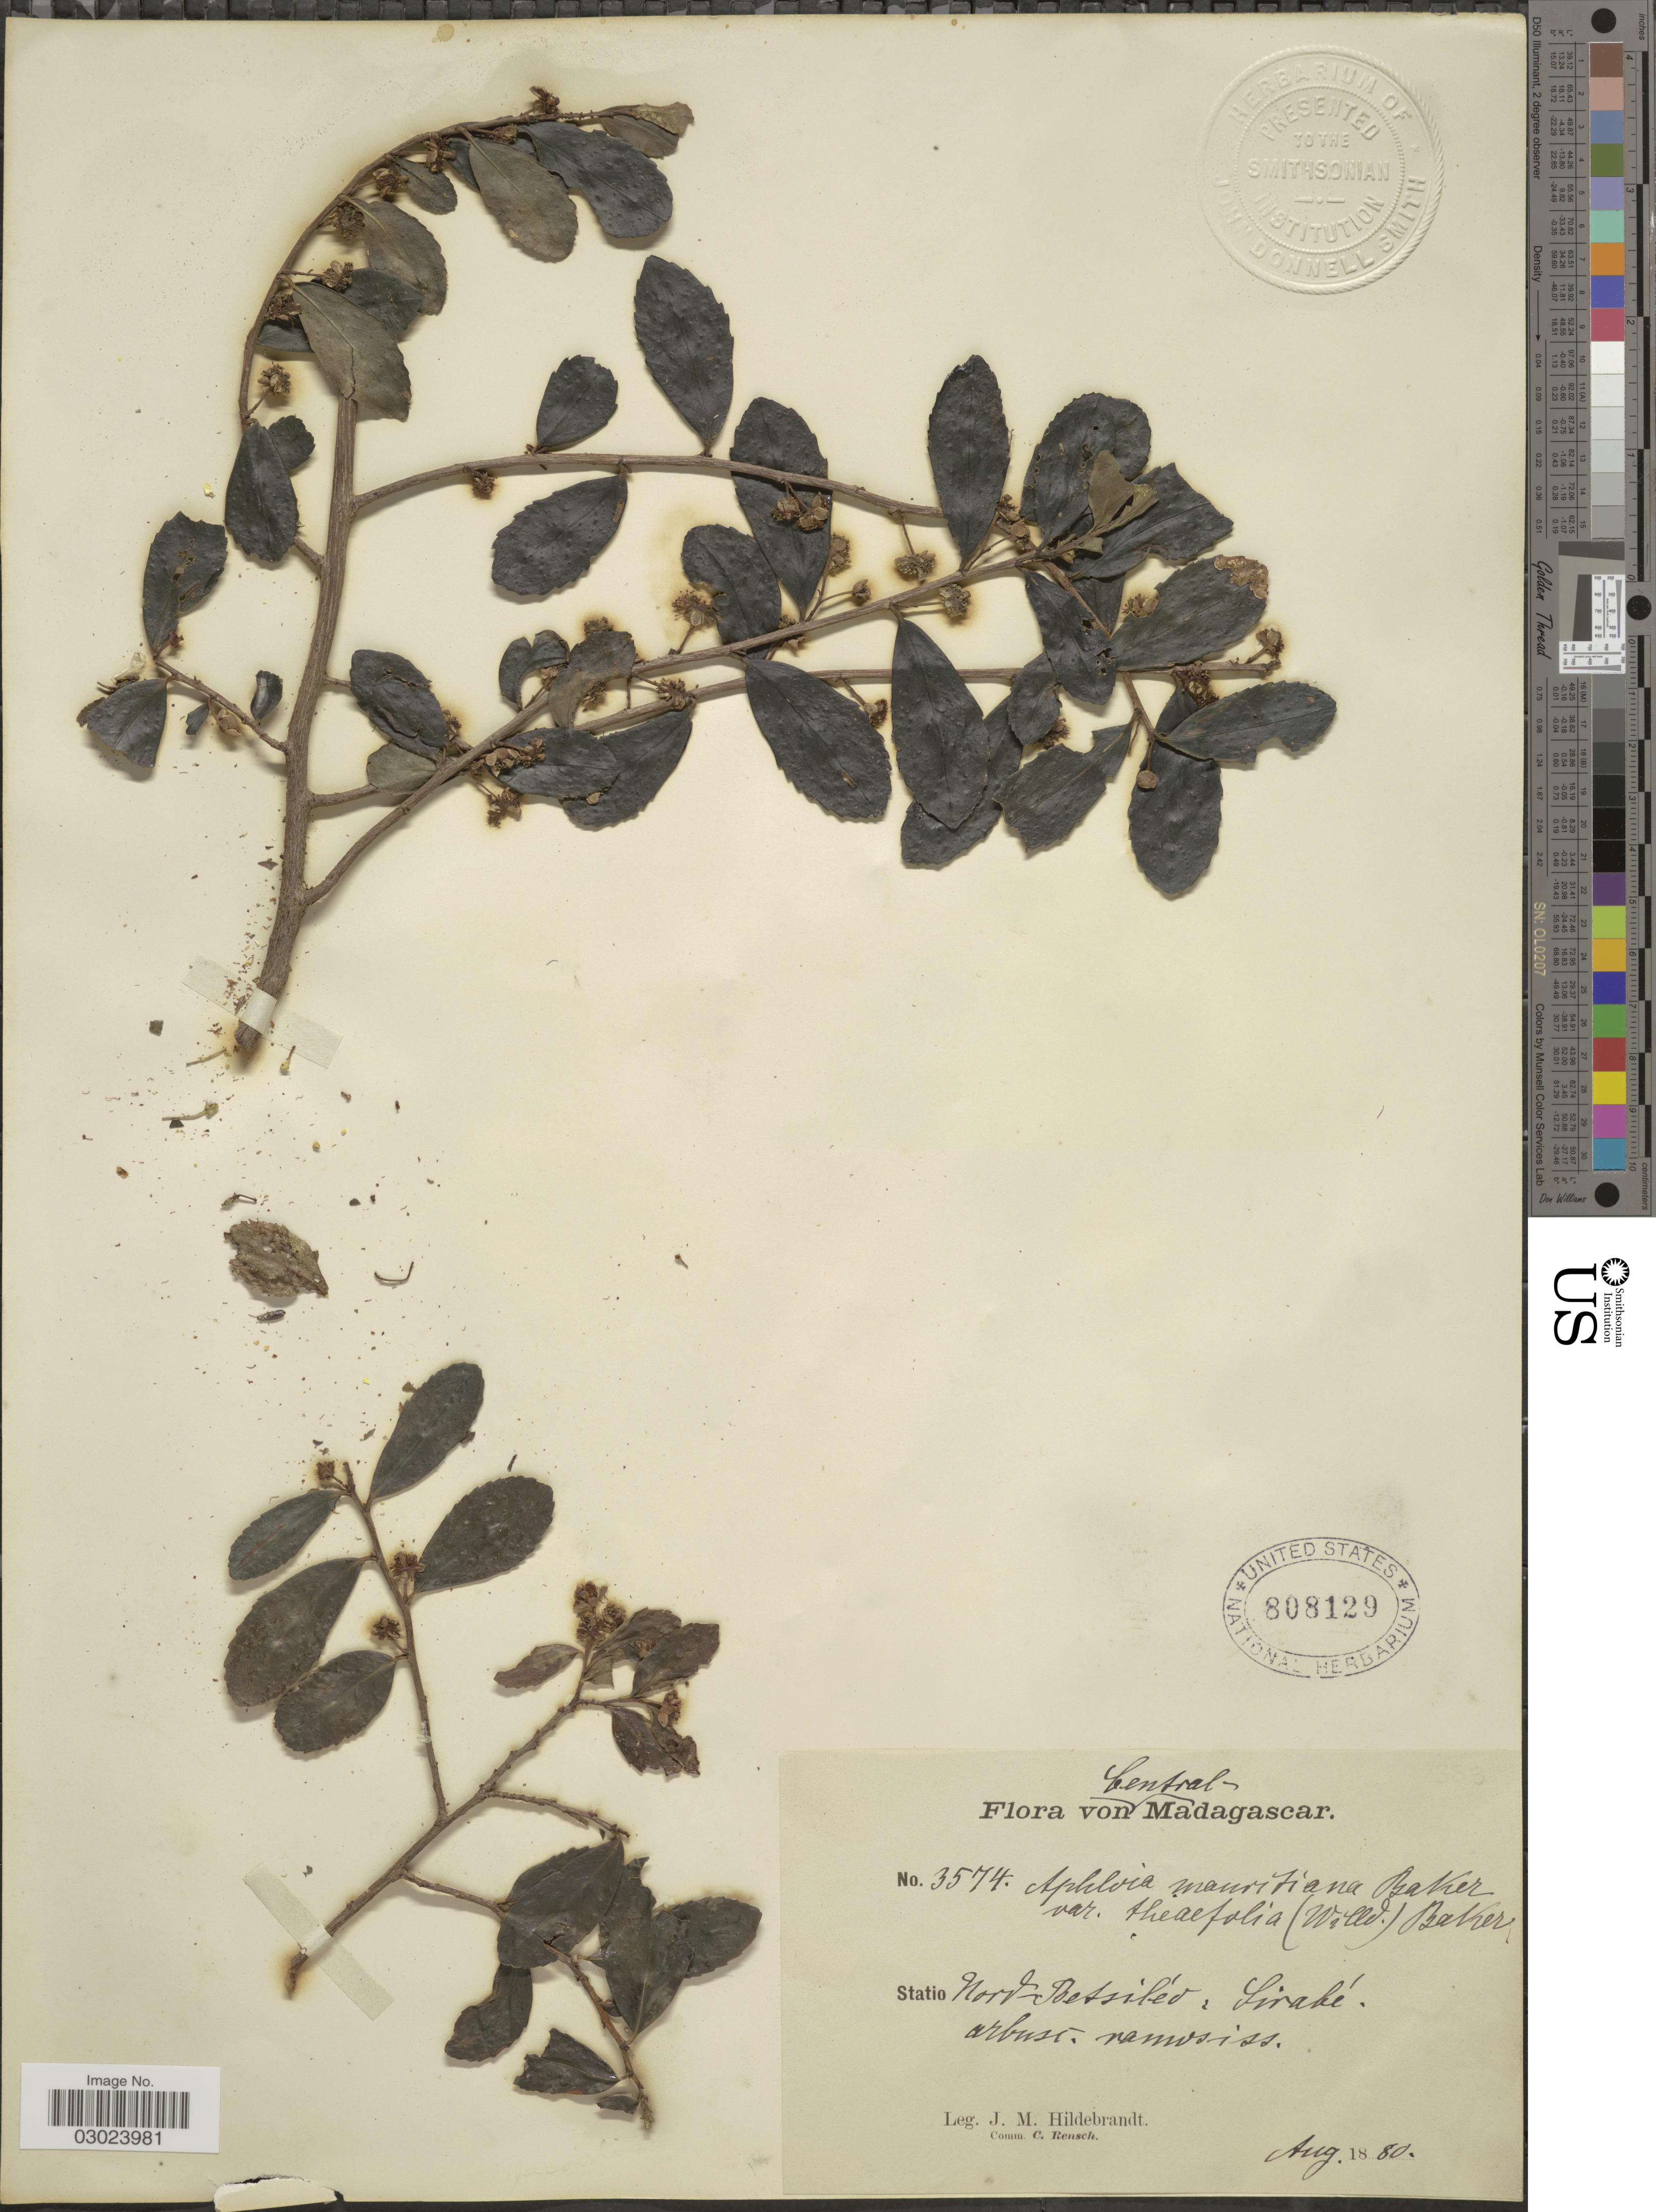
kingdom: Plantae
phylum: Tracheophyta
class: Magnoliopsida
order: Crossosomatales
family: Aphloiaceae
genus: Aphloia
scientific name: Aphloia theiformis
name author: (Vahl) Benn.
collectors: J. Hildebrandt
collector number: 3574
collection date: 1880-08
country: Madagascar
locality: Central Madagascar. Statio Nord Betsiléo: Sirabé.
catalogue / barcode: US 808129